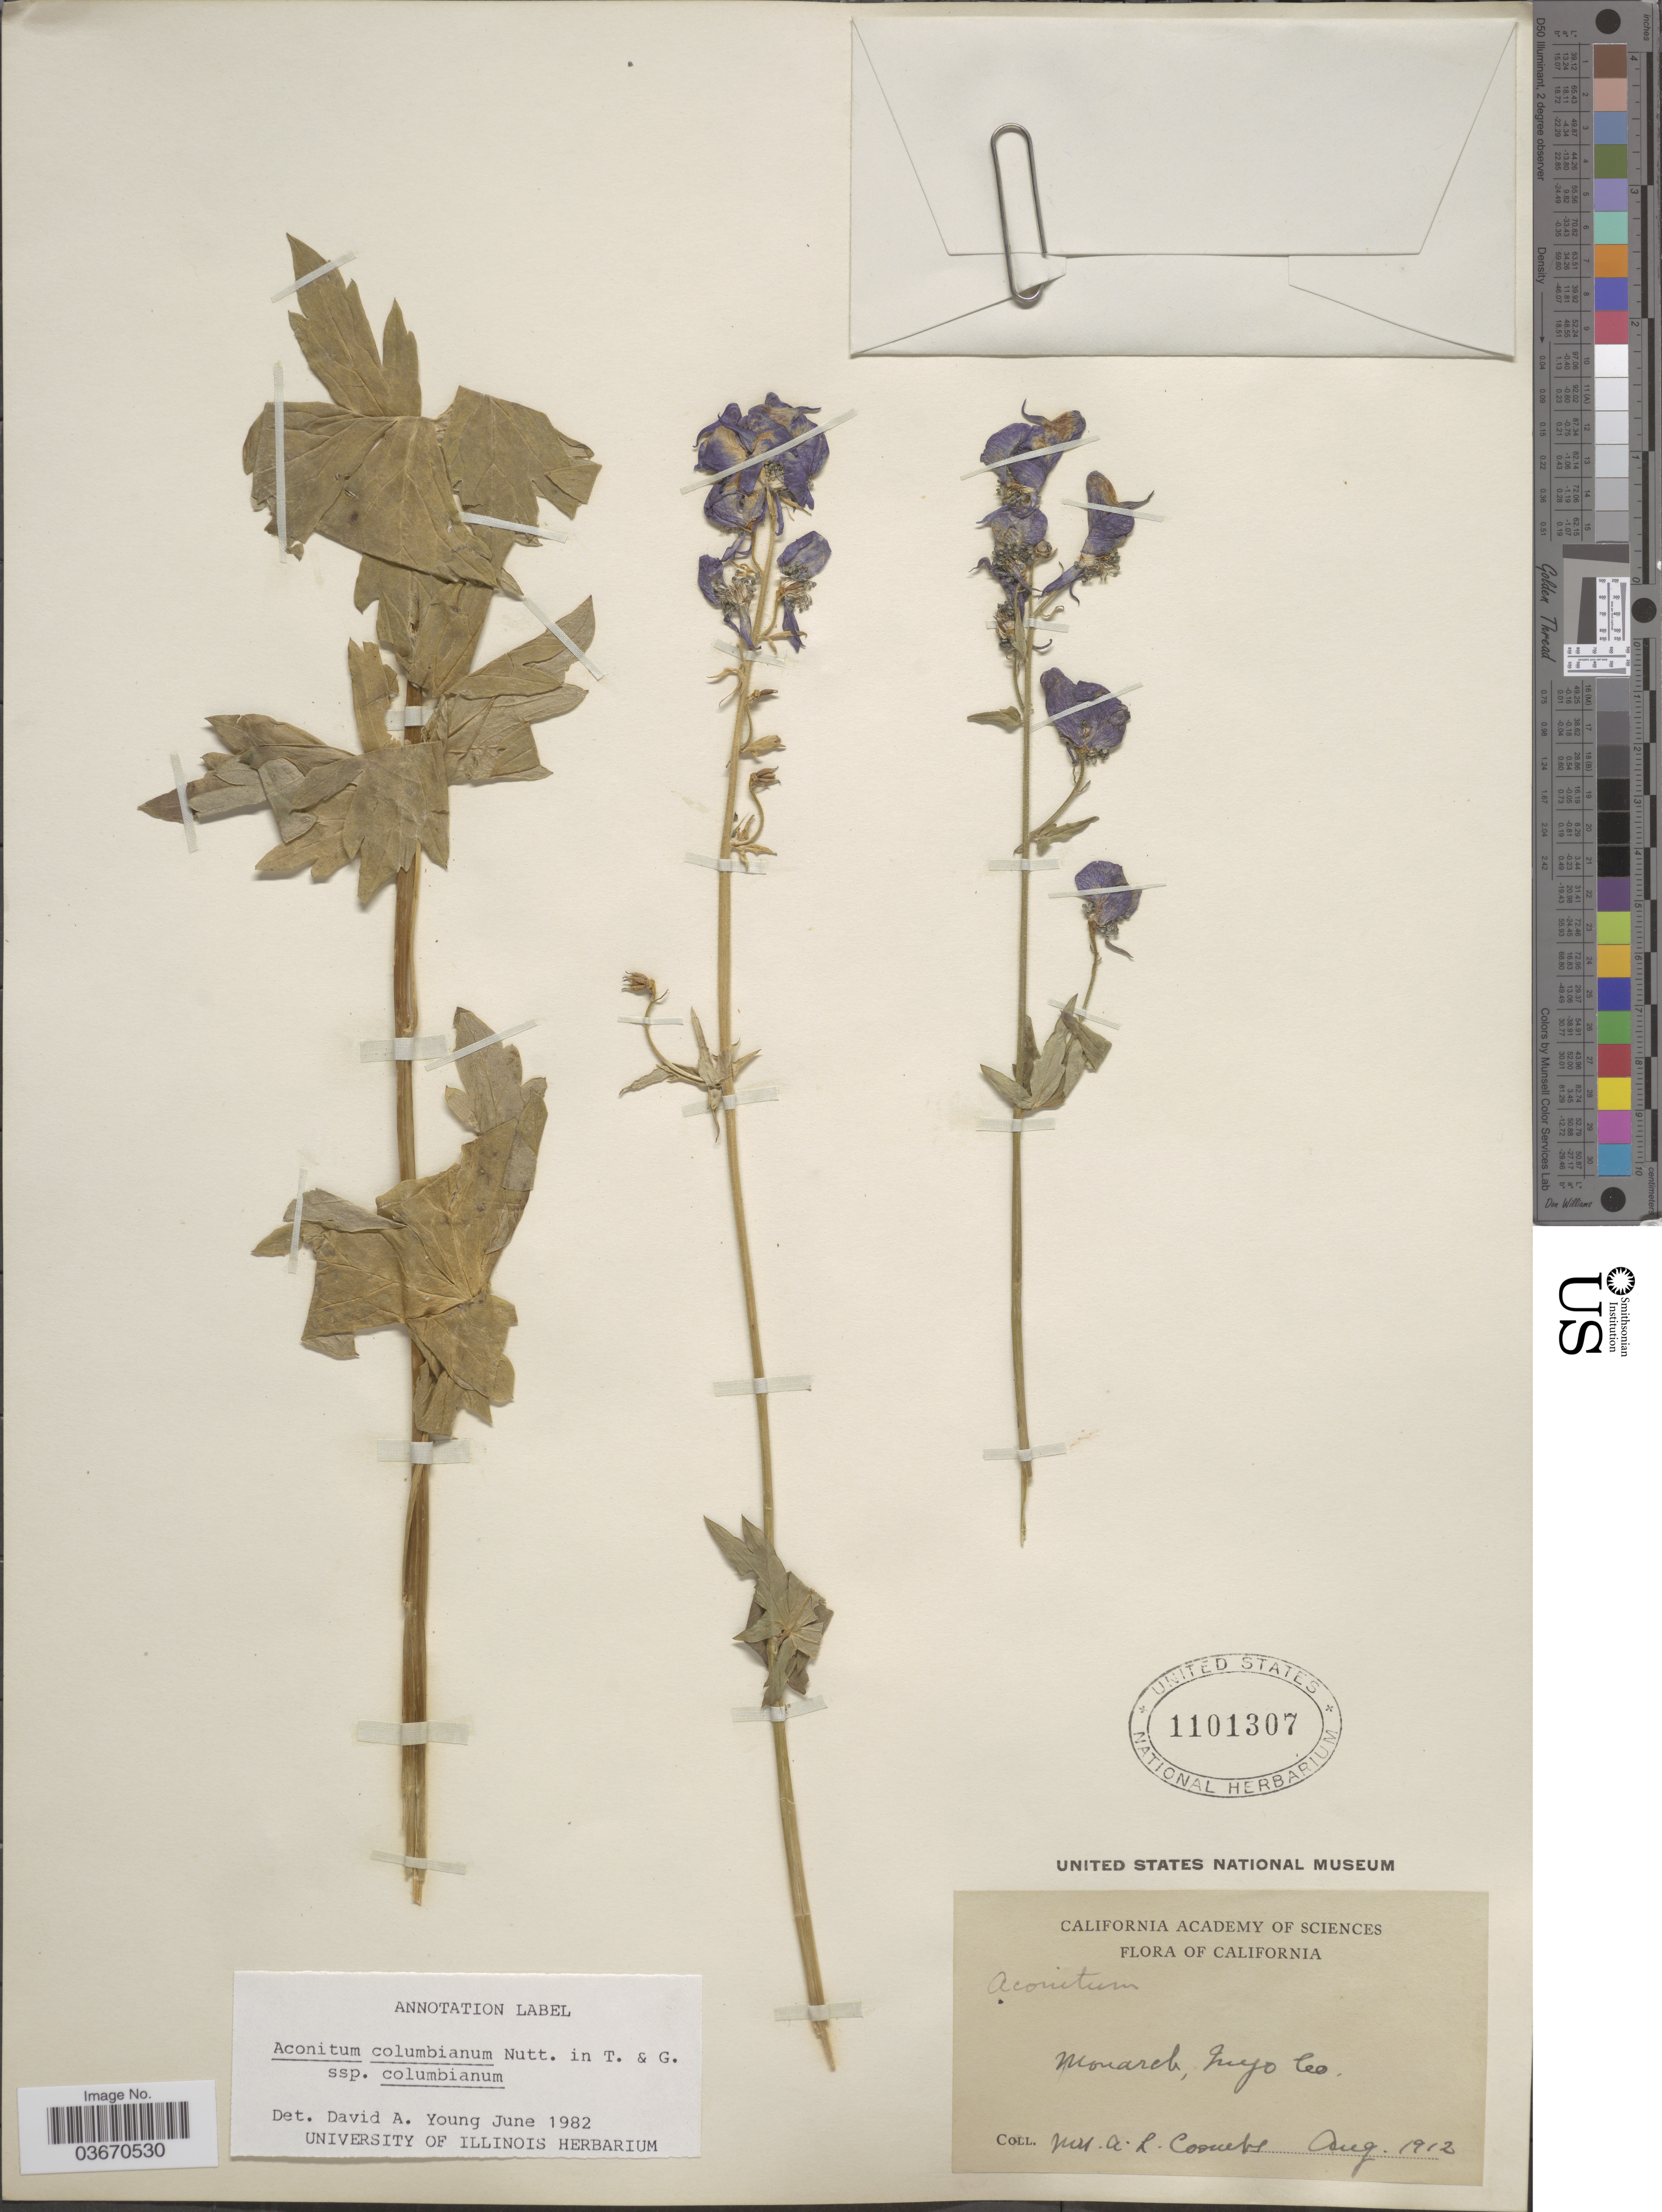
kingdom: Plantae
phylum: Tracheophyta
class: Magnoliopsida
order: Ranunculales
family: Ranunculaceae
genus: Aconitum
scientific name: Aconitum columbianum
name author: Nutt.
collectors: A. Coombs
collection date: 1912-08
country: United States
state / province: California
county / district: Inyo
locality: Monarch, Inyo Co.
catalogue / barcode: US 1101307